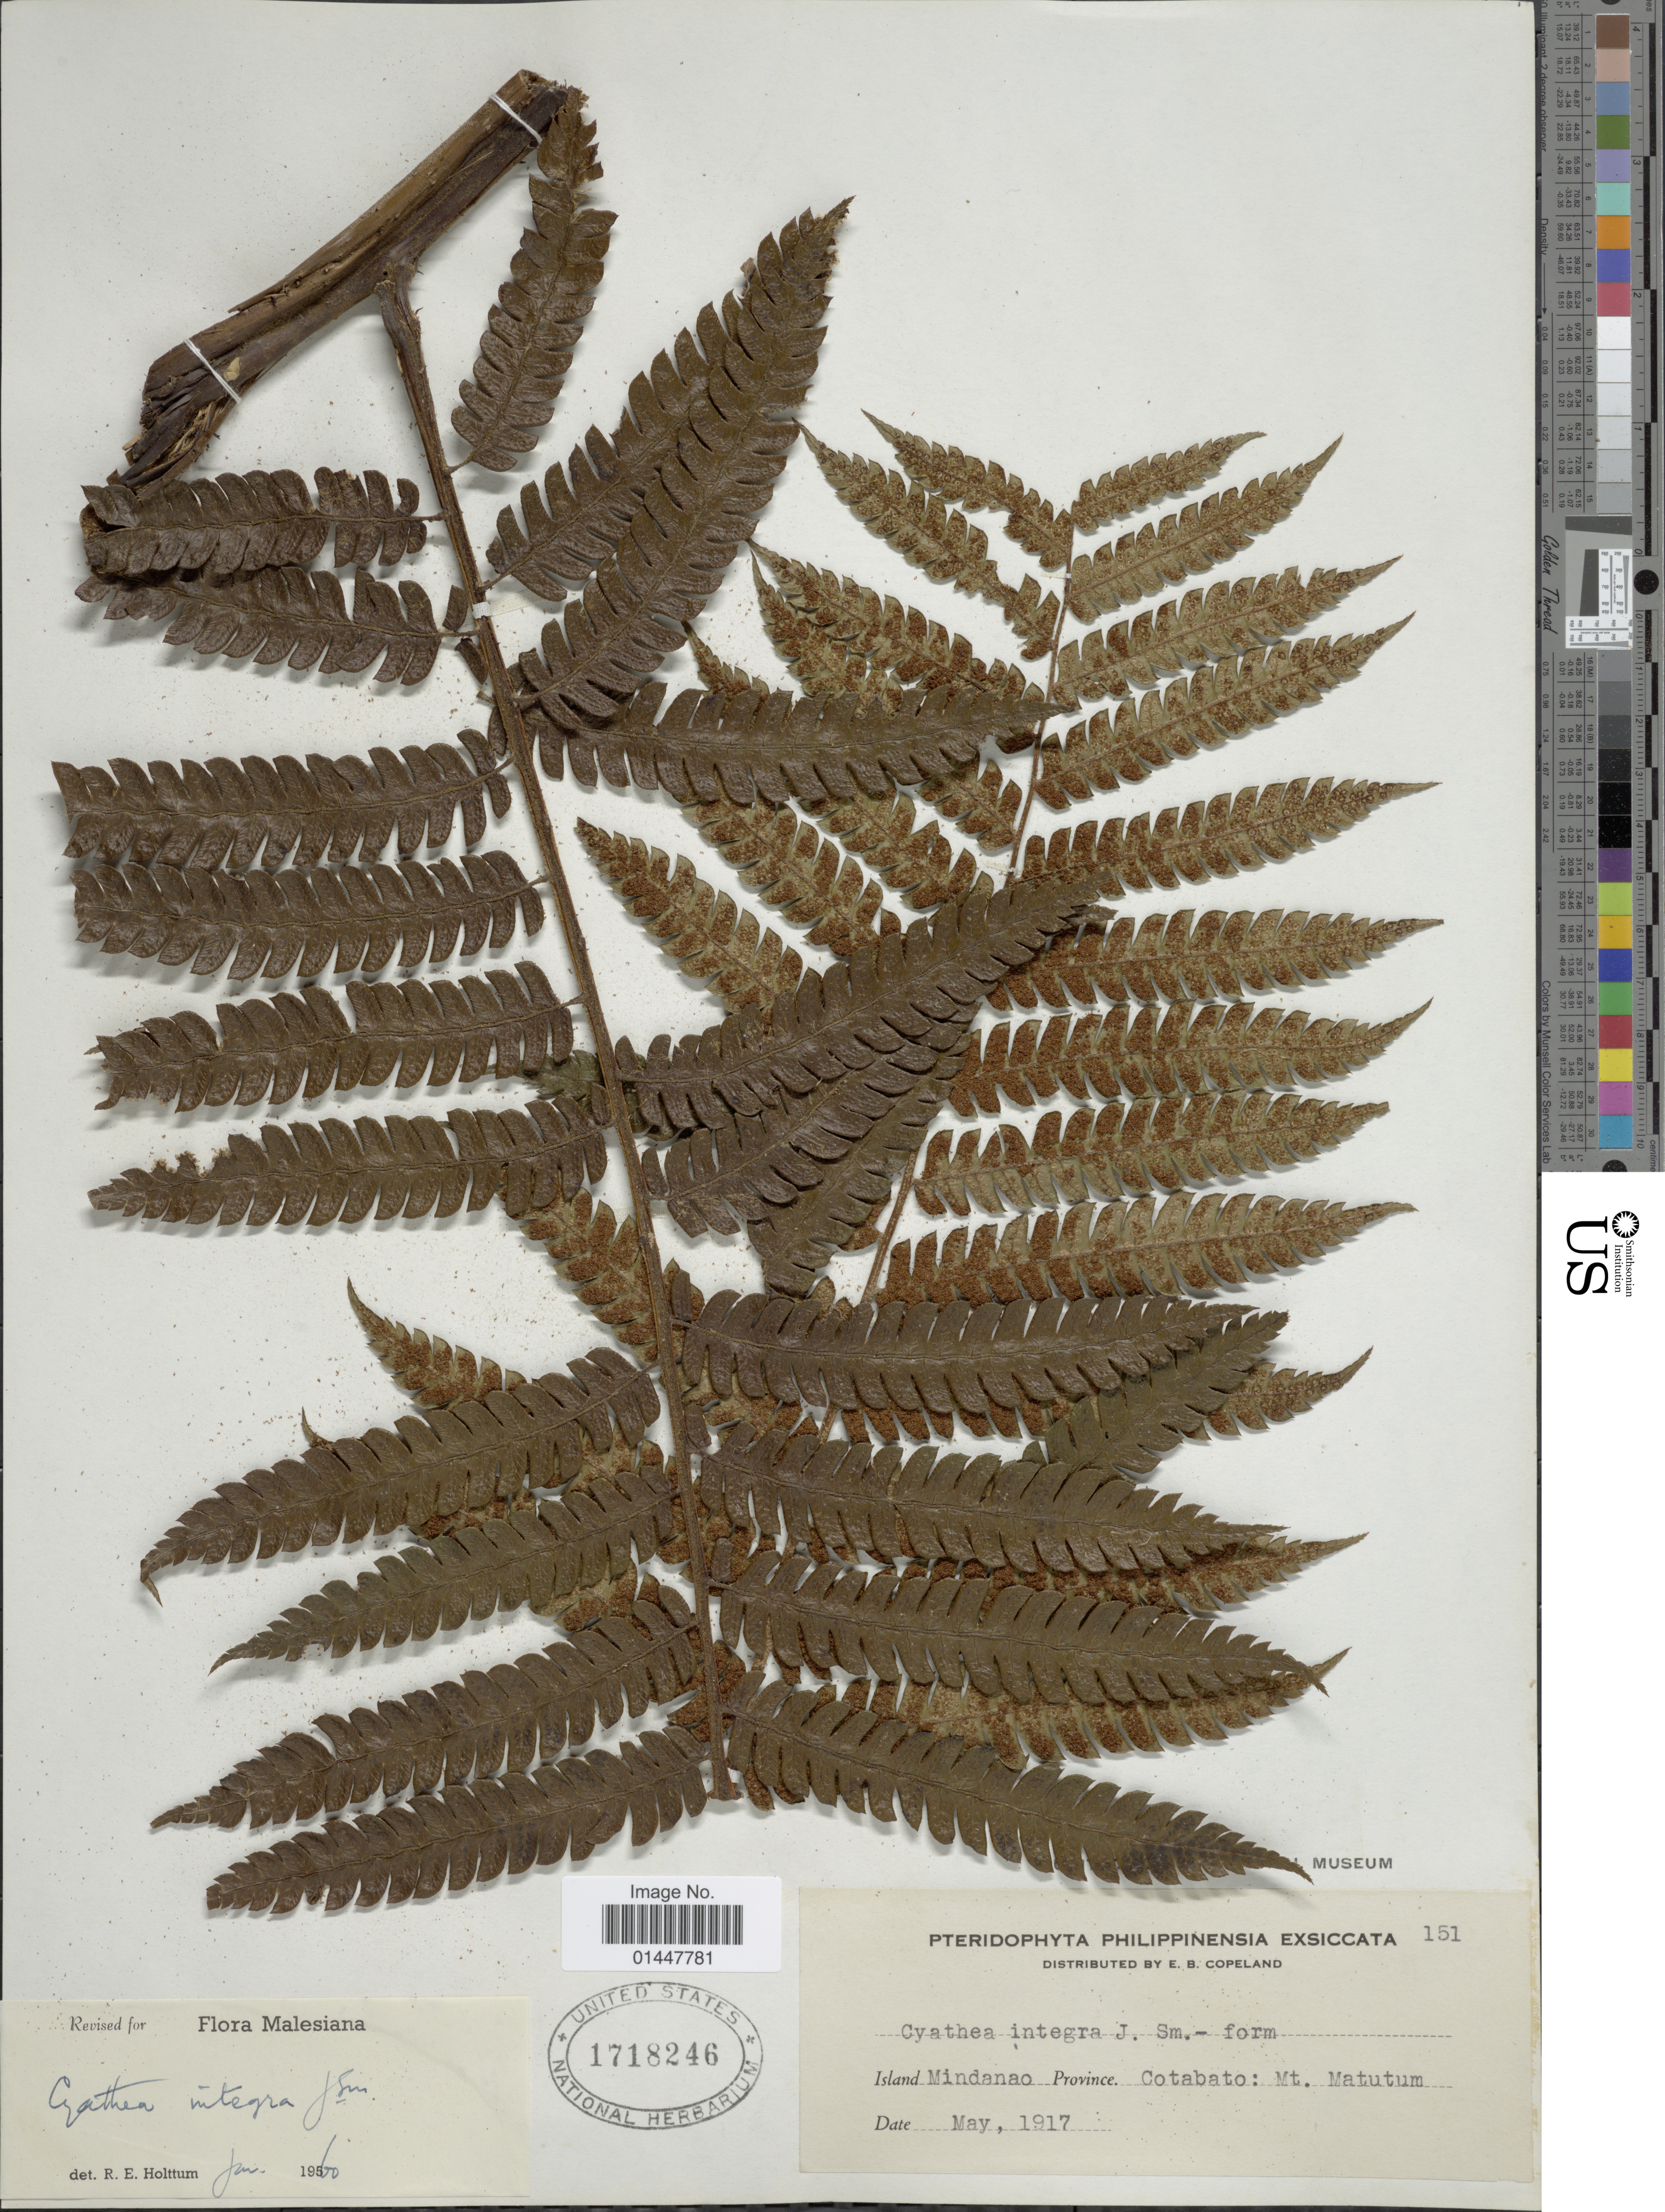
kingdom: Plantae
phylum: Tracheophyta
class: Polypodiopsida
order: Cyatheales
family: Cyatheaceae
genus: Sphaeropteris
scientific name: Sphaeropteris integra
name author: (J. Sm.) R.M. Tryon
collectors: E. B. Copeland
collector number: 151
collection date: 1917-05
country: Philippines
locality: Island Mindanao, Province Cotabato, Mt. Matutum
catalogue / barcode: US 1718246